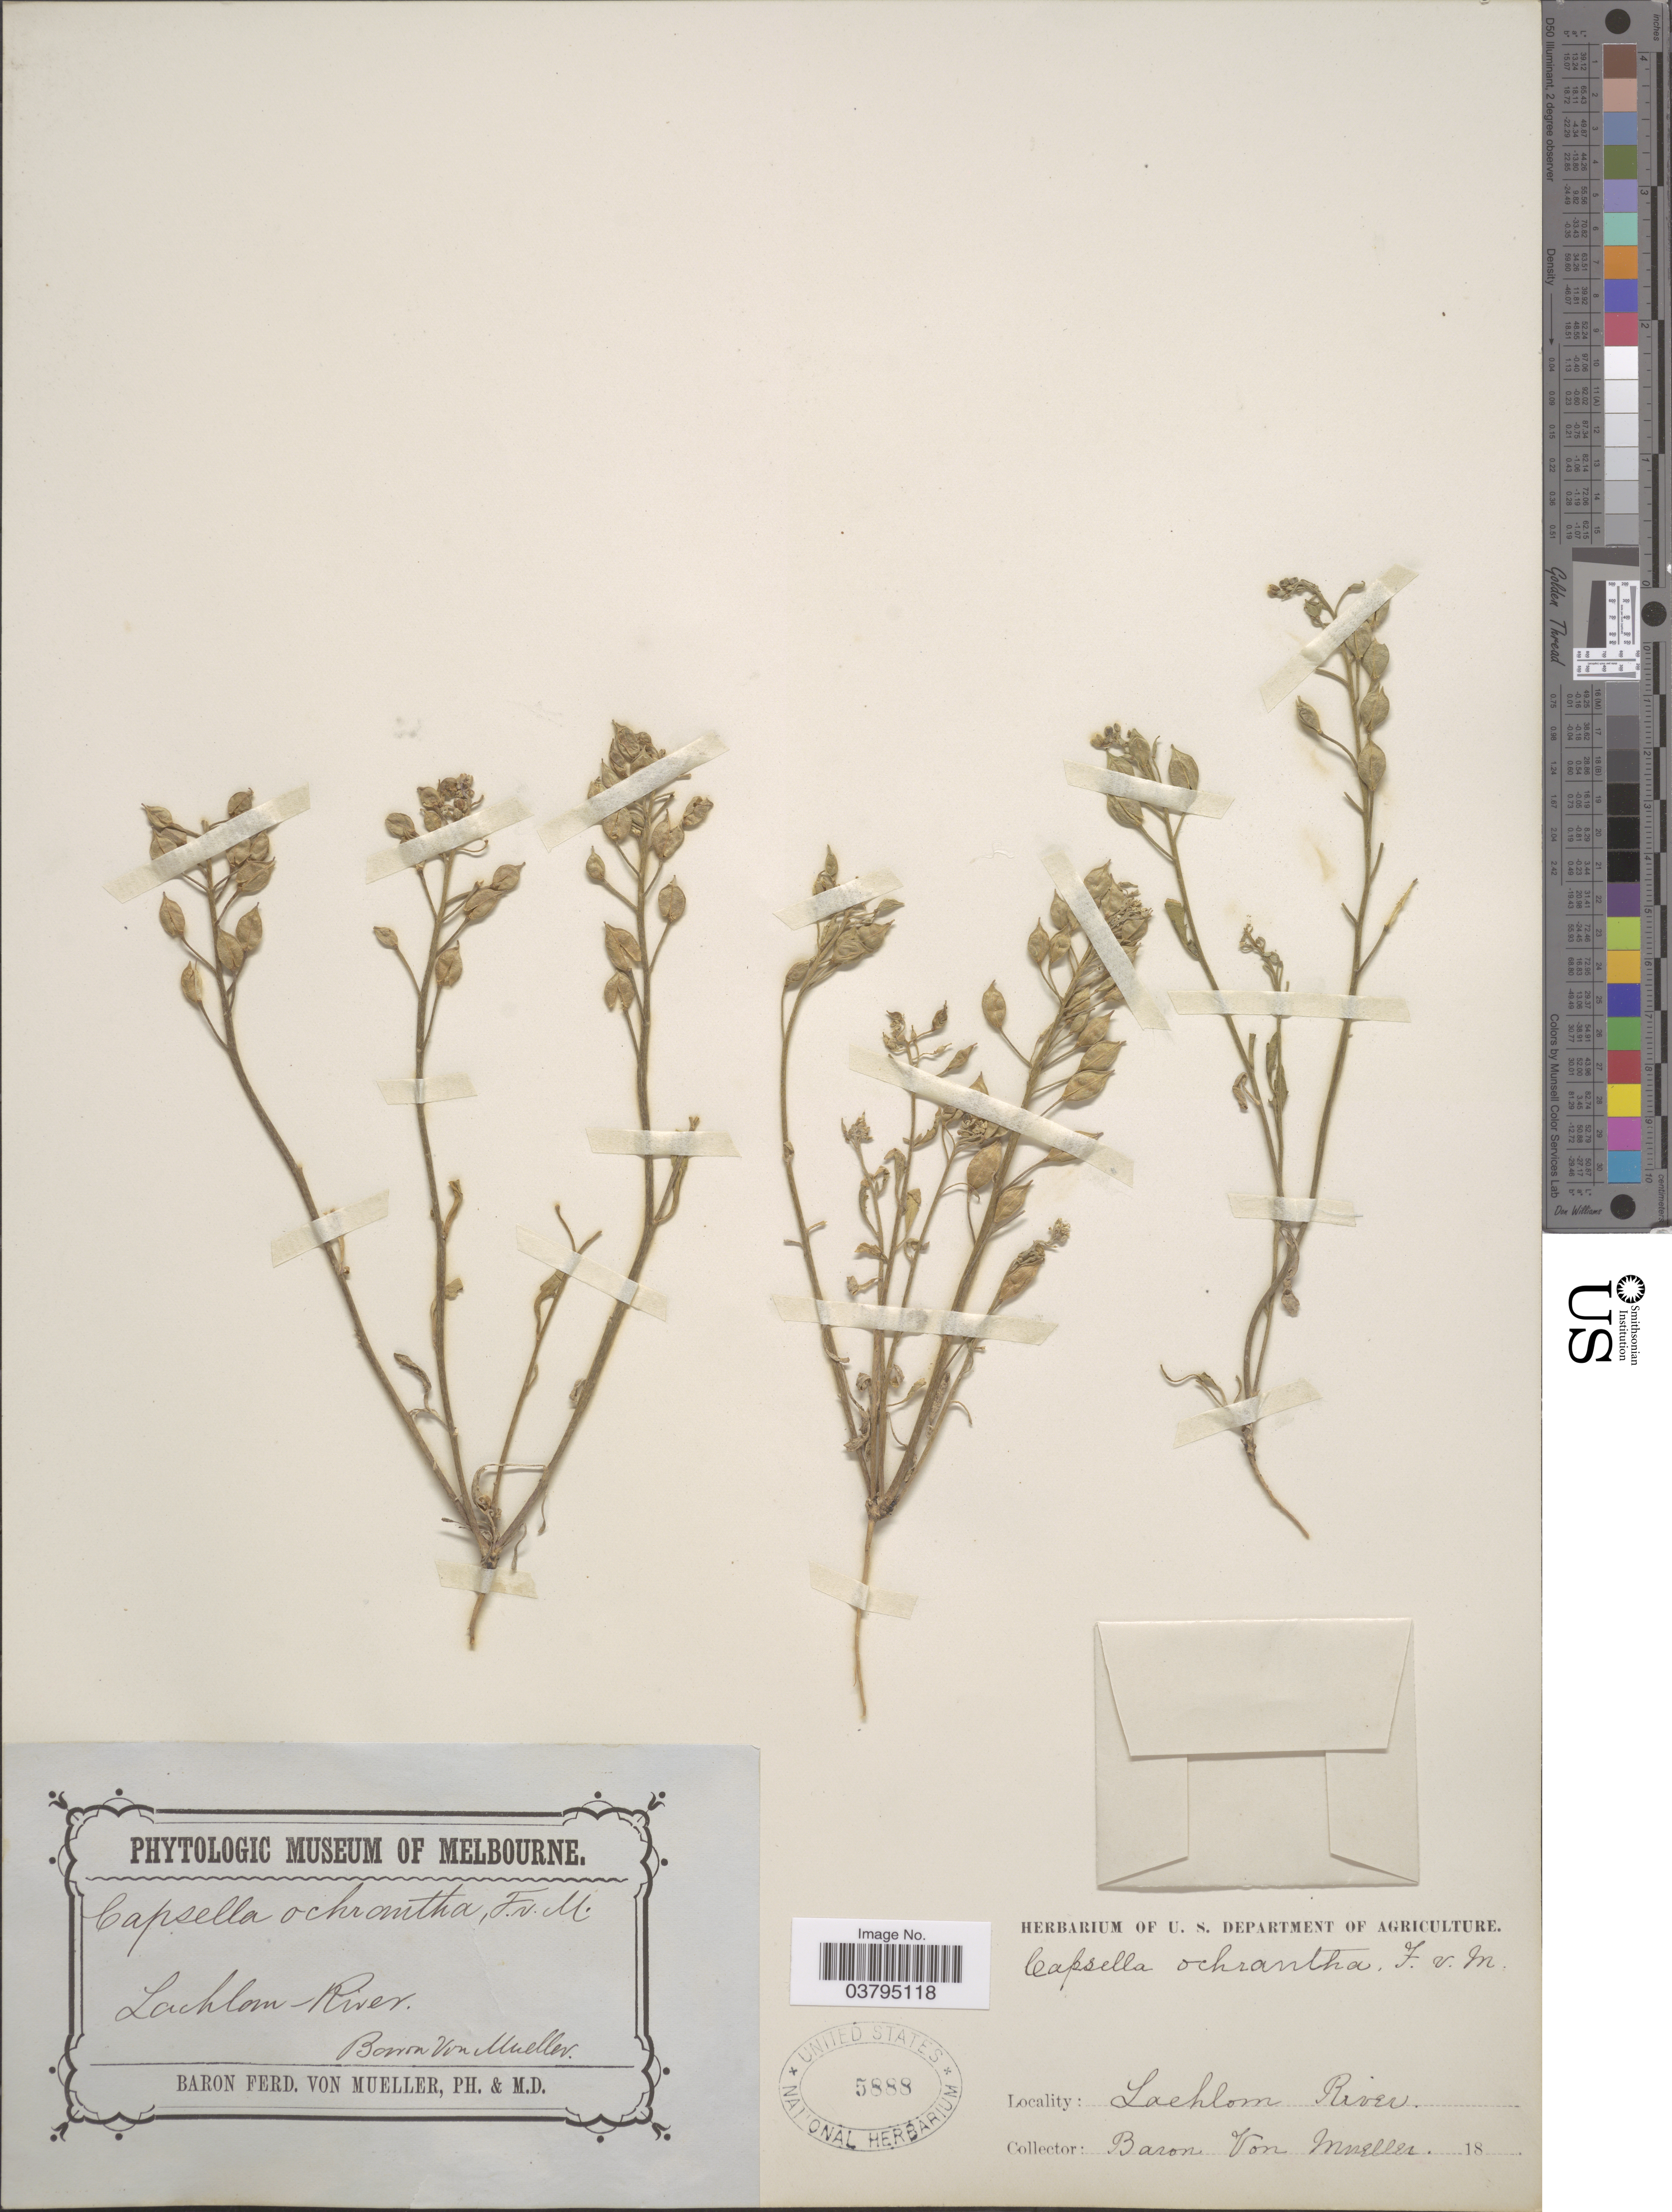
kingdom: Plantae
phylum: Tracheophyta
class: Magnoliopsida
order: Brassicales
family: Brassicaceae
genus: Capsella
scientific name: Capsella ochrantha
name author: (F. Muell. ex Benth.) F. Muell.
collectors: B. von Mueller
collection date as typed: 18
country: Australia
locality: Lachlan River.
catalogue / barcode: US 5888